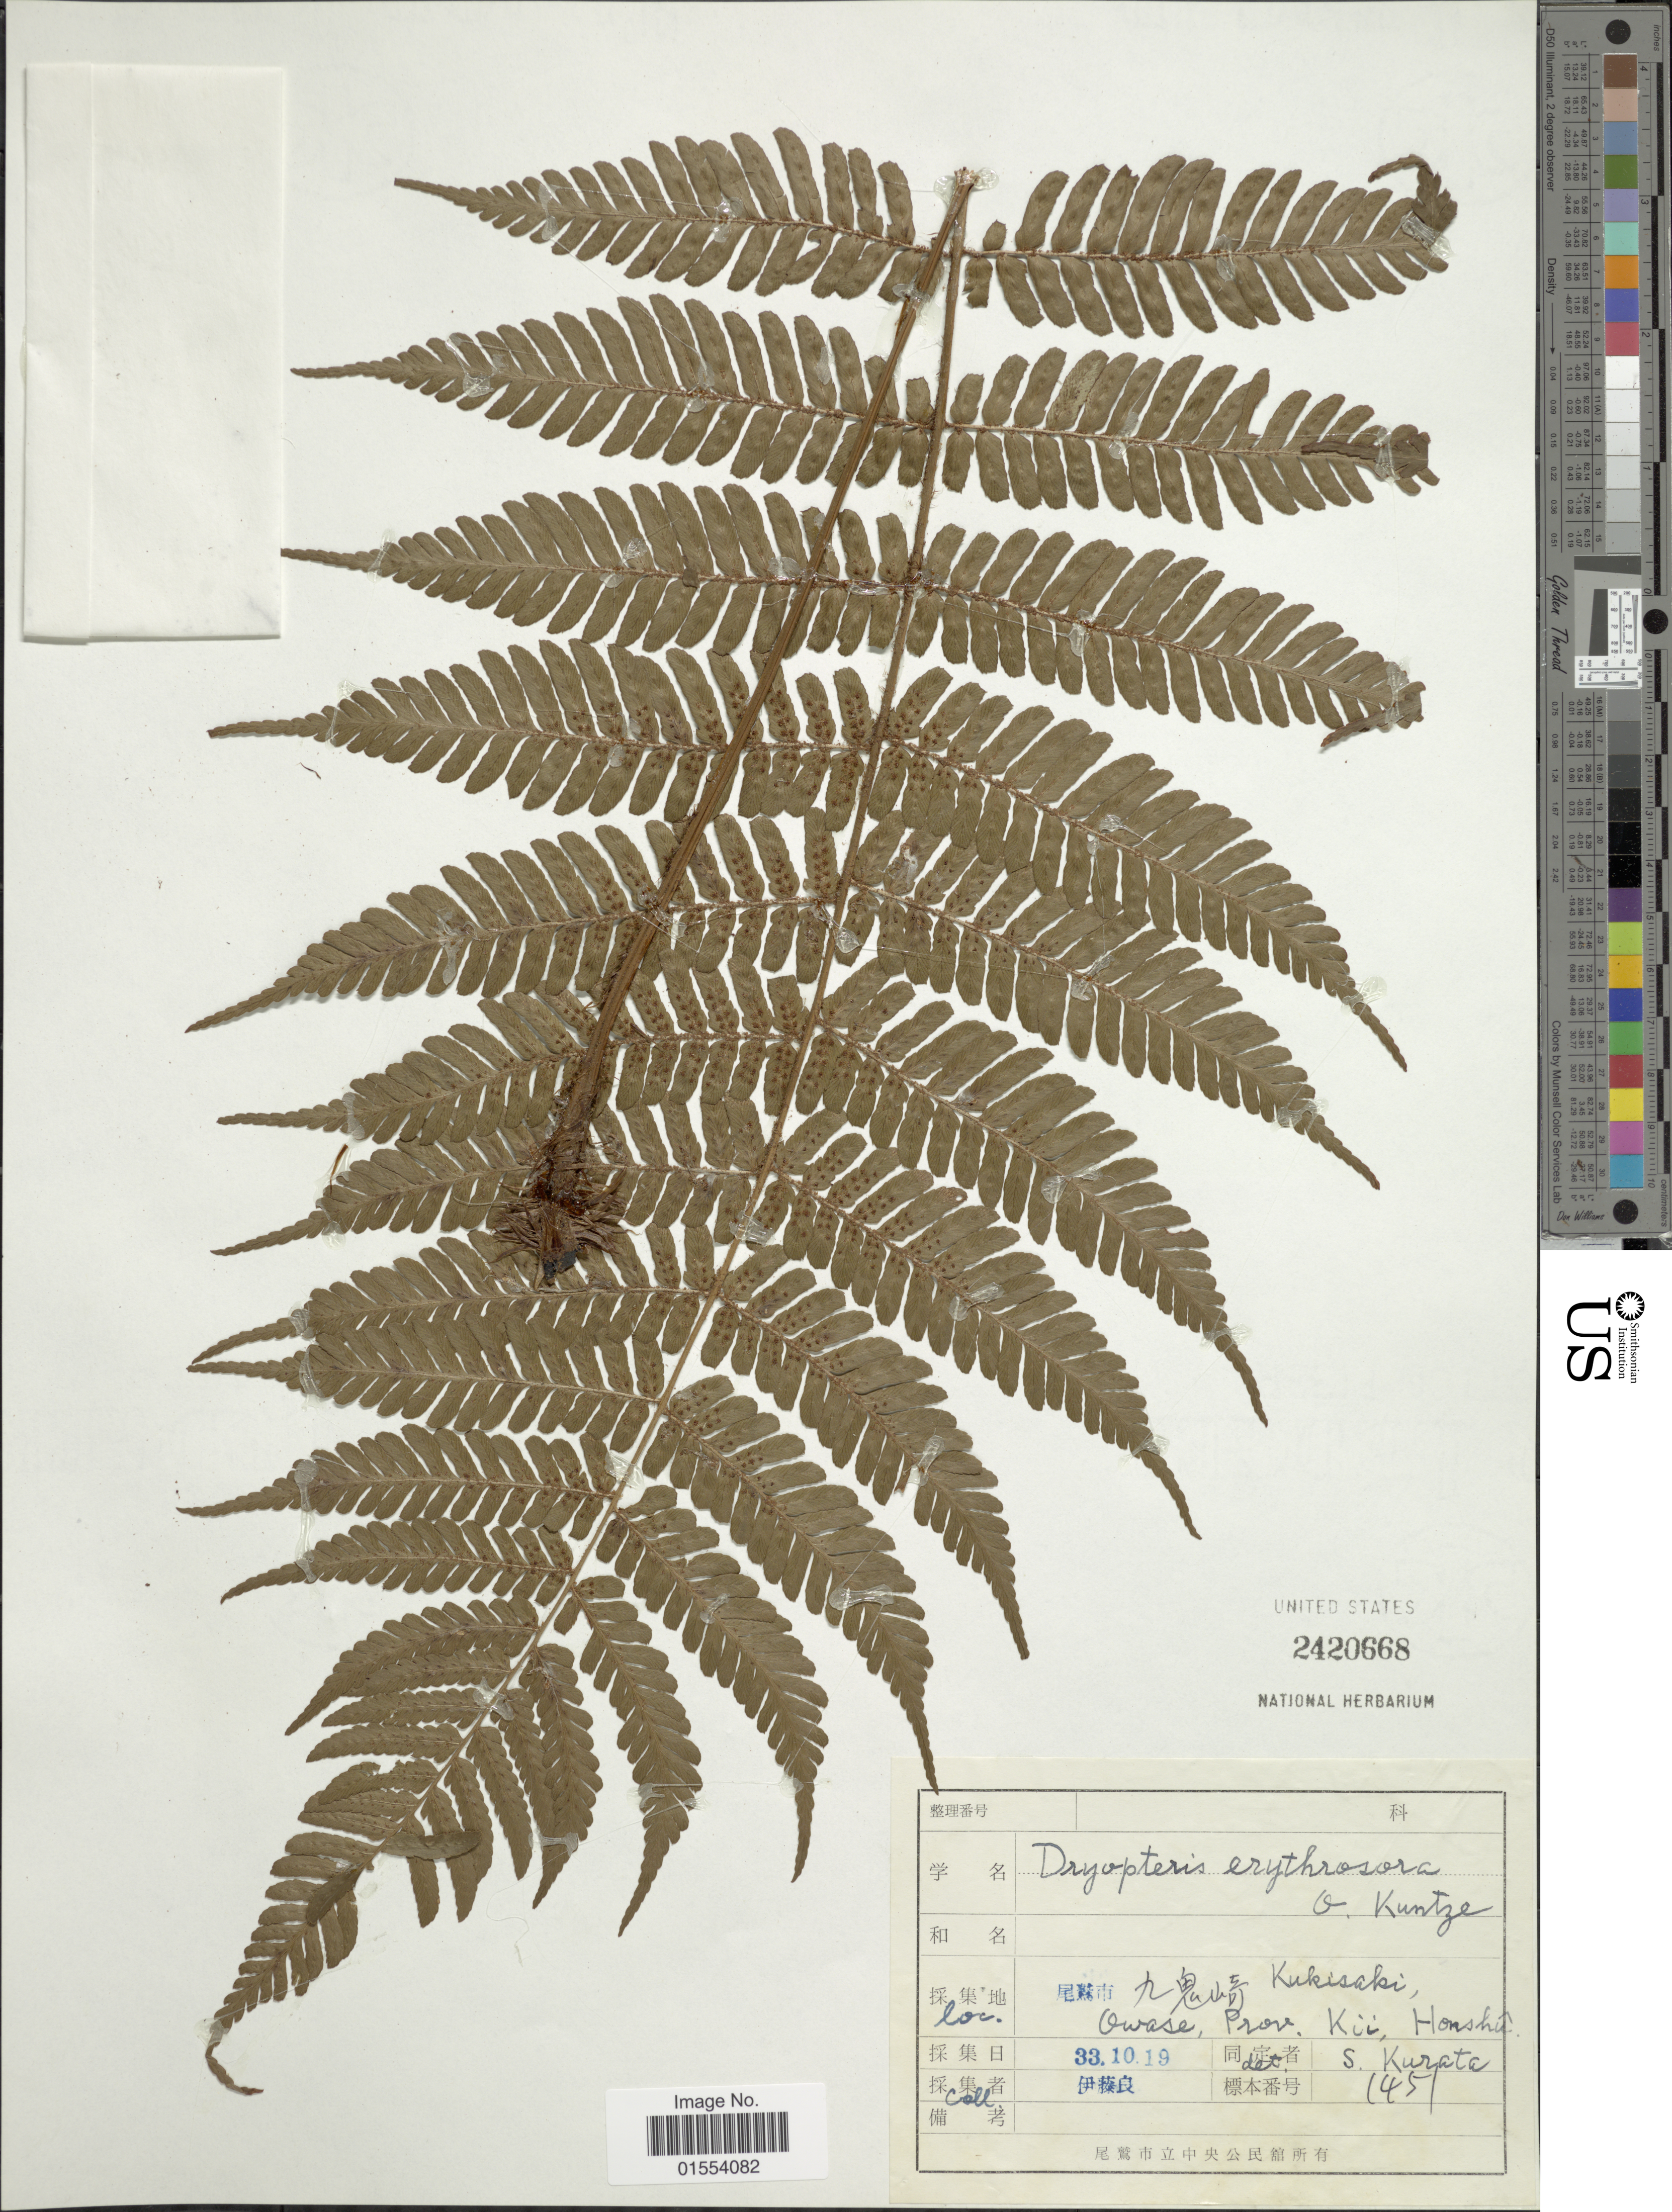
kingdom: Plantae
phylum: Tracheophyta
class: Polypodiopsida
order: Polypodiales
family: Dryopteridaceae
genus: Dryopteris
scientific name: Dryopteris erythrosora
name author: (D.C. Eaton) Kuntze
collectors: Sa. Kurata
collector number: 1451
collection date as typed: Transcribed d/m/y: 19/10/33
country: Japan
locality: Owase, Prov. Kii, Honshu.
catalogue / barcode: US 2420668